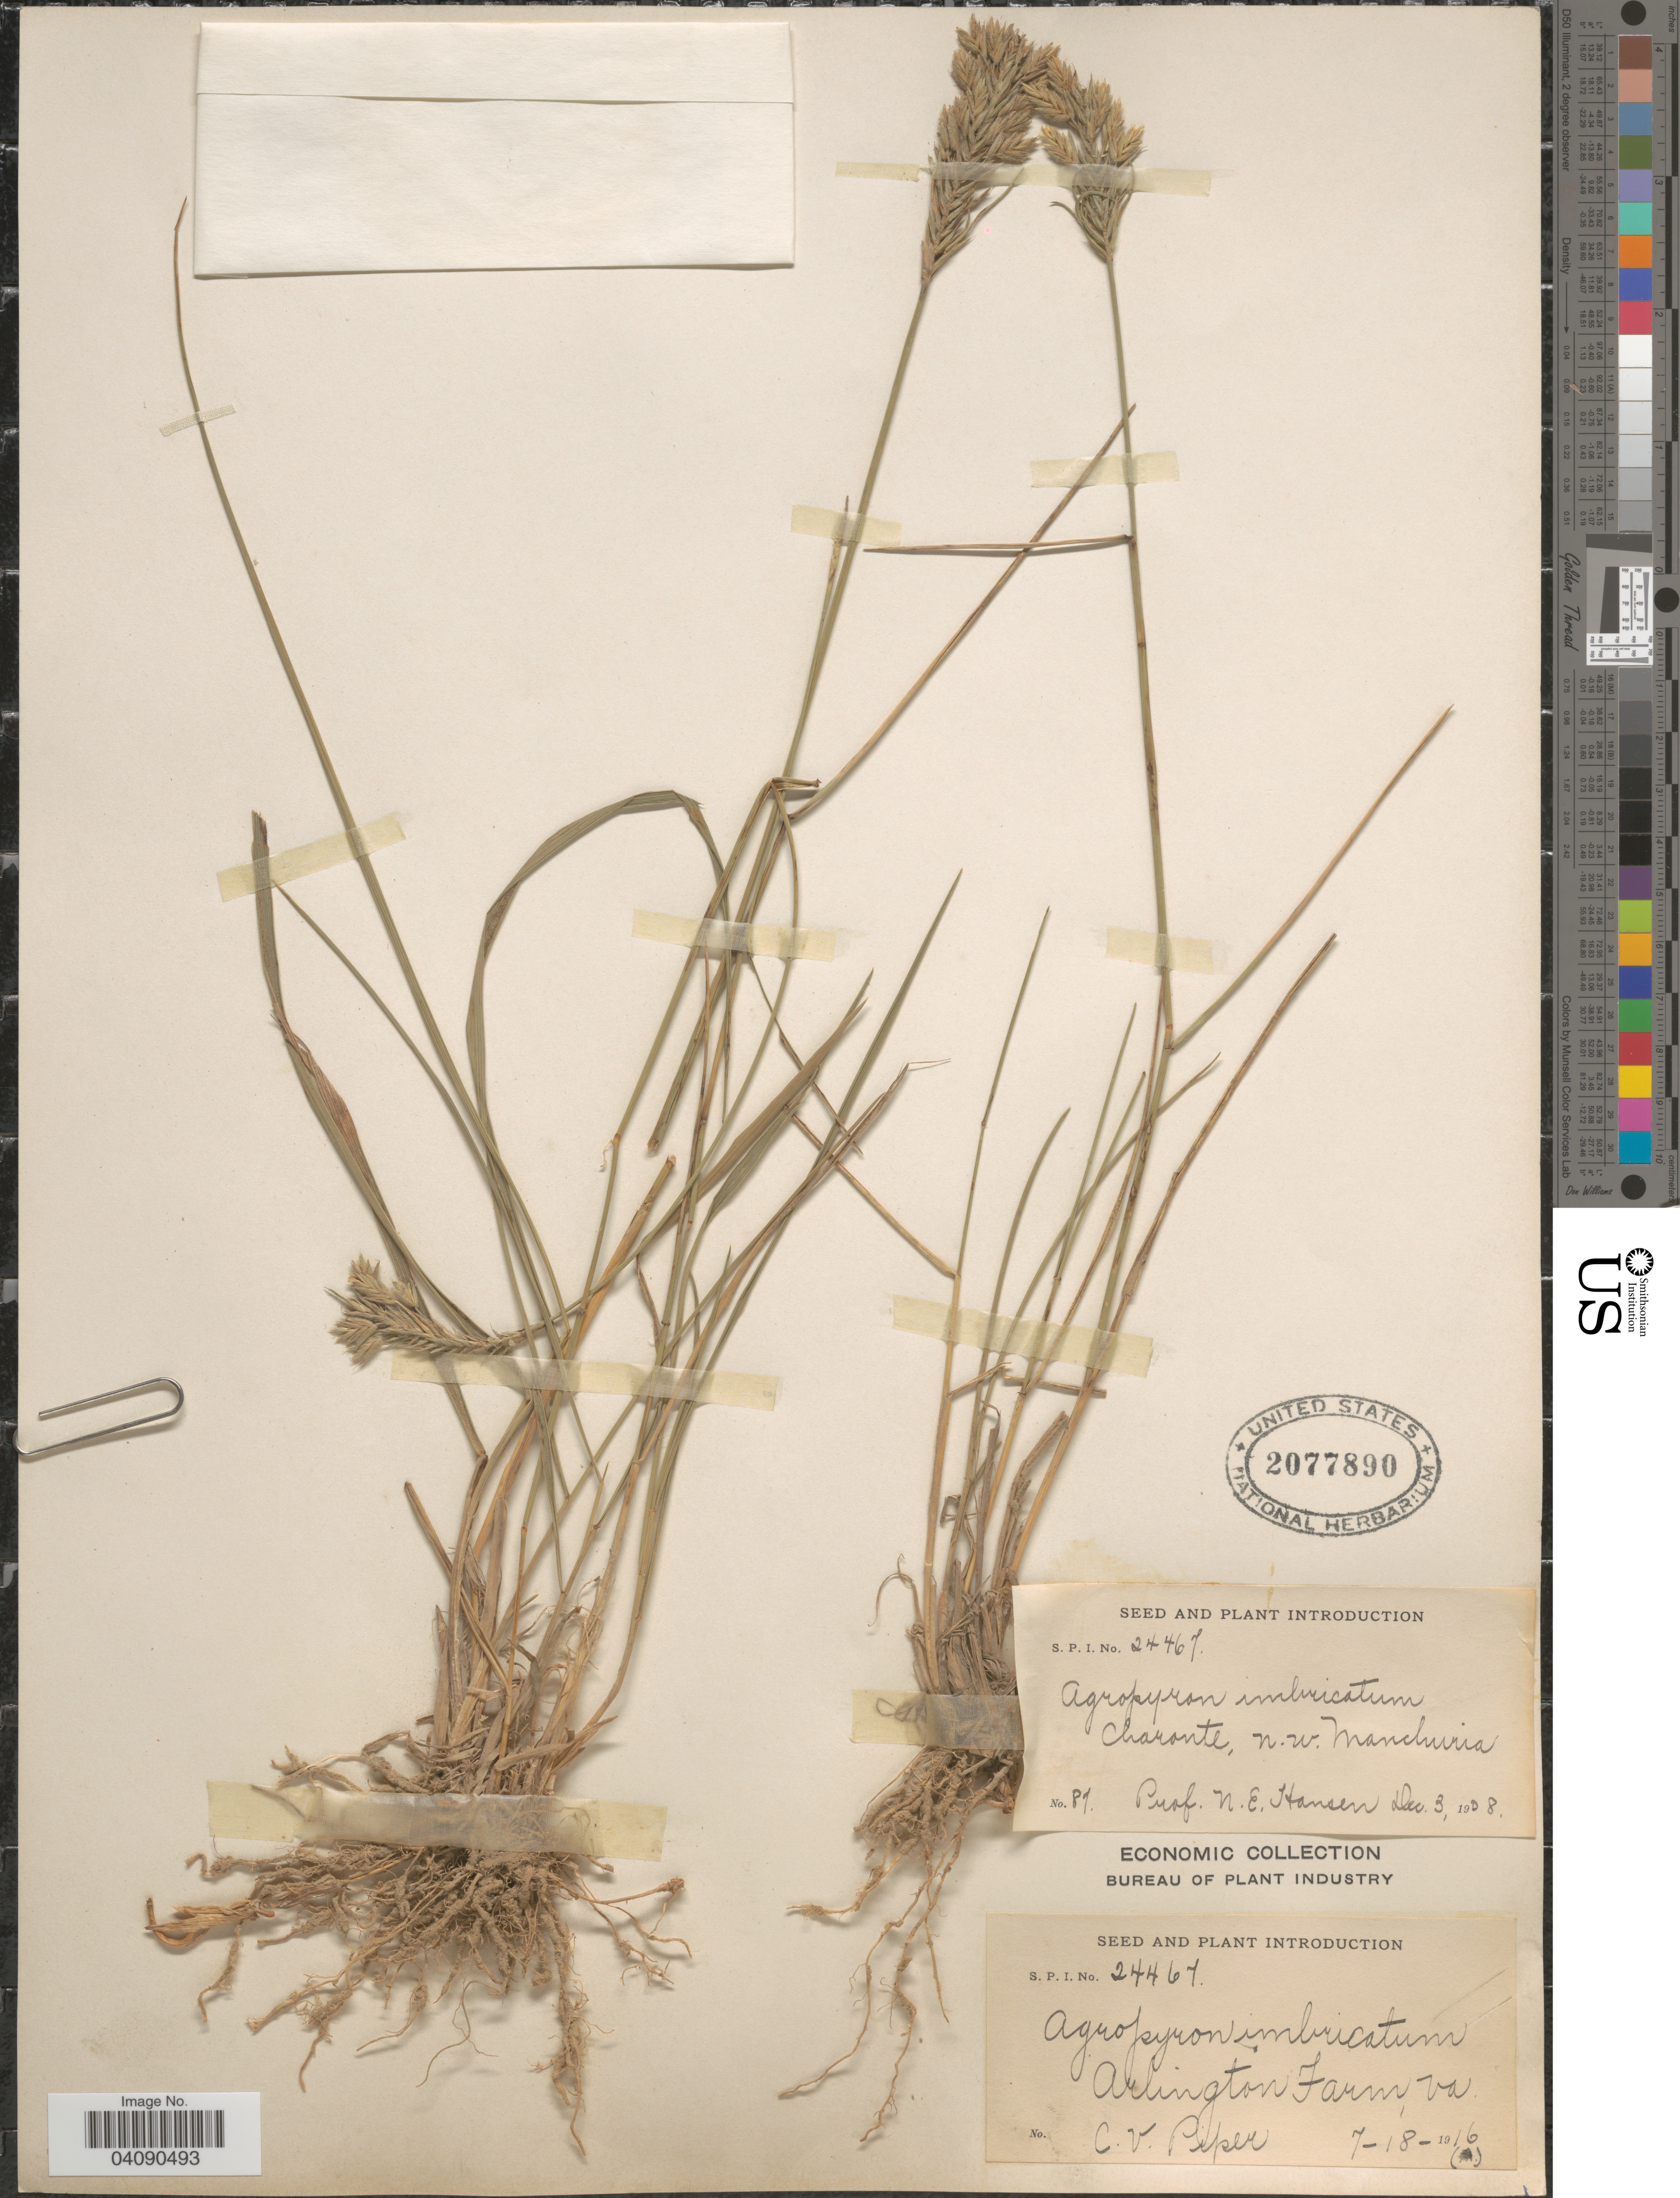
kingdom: Plantae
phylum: Tracheophyta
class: Liliopsida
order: Poales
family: Poaceae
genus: Agropyron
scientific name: Agropyron sp.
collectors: N. Hansen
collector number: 81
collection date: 1908-12-03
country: China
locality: Charonte, n.w. Manchuria.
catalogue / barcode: US 2077890